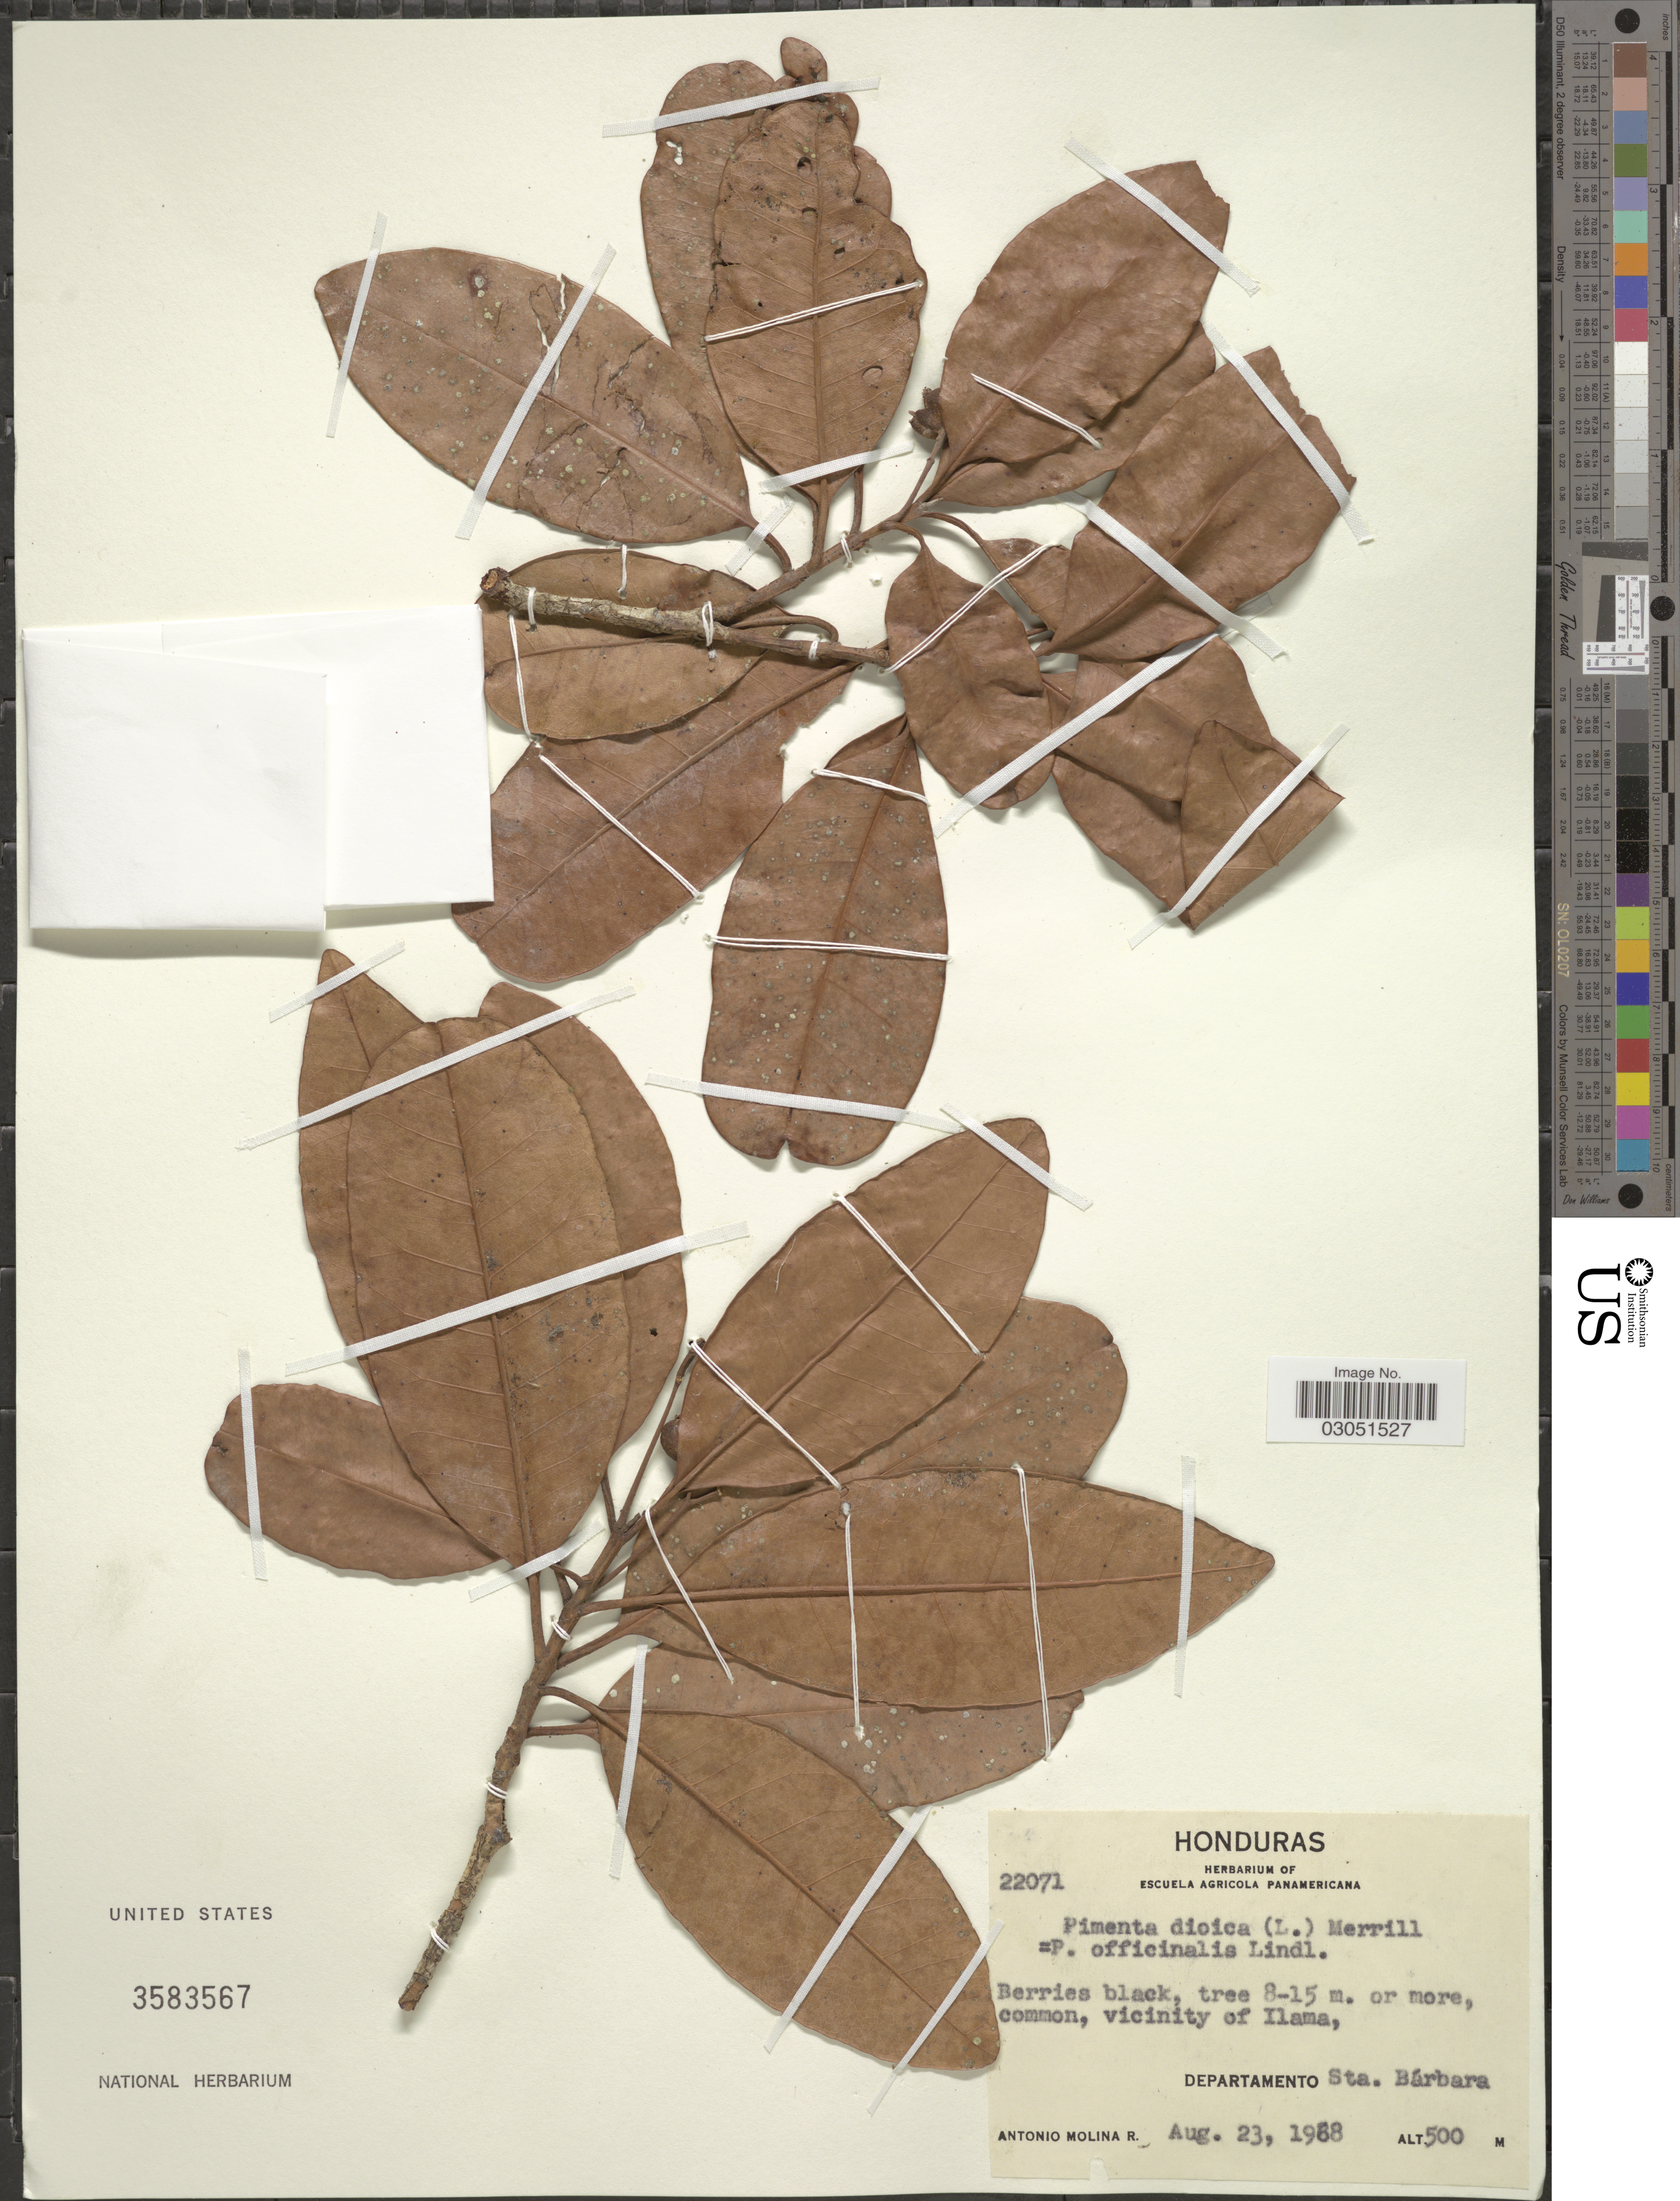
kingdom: Plantae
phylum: Tracheophyta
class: Magnoliopsida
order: Myrtales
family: Myrtaceae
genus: Pimenta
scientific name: Pimenta dioica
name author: (L.) Merr.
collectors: A. Molina R.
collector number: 22071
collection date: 1988-08-23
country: Honduras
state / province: Santa Bárbara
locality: Vicinity of Ilama, Departamento Sta. Bárbara.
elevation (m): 500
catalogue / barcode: US 3583567